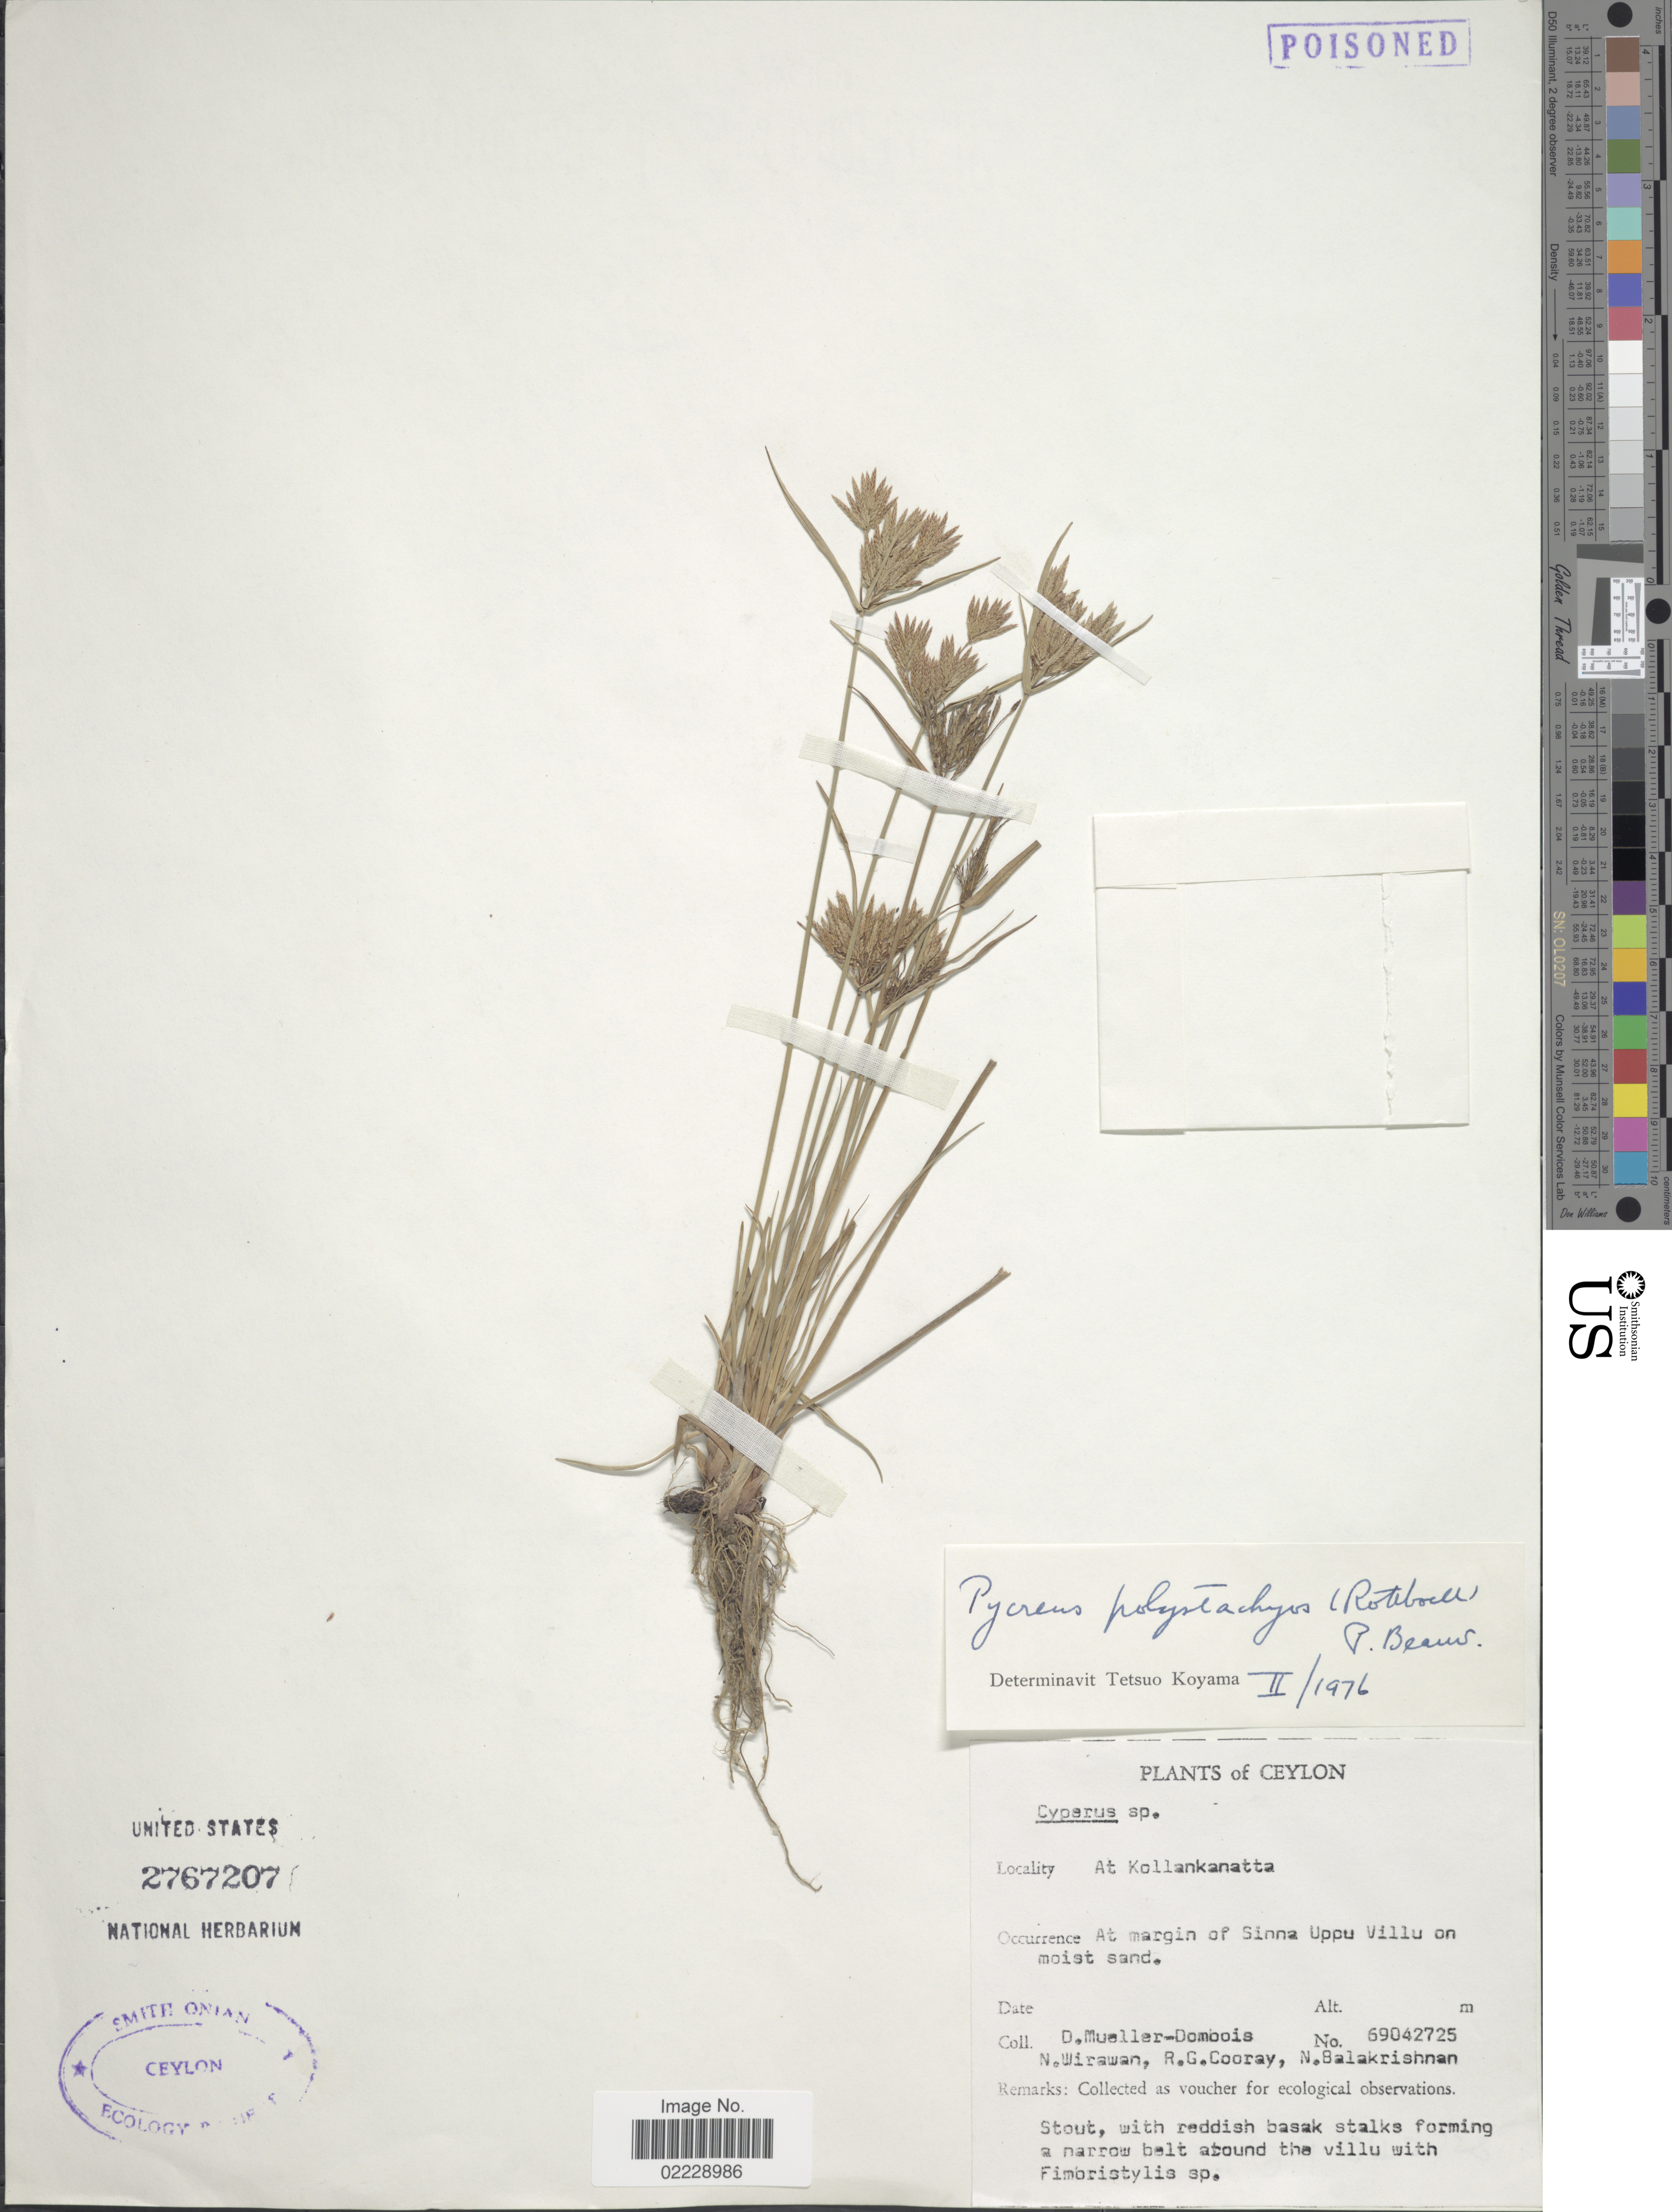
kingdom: Plantae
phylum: Tracheophyta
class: Liliopsida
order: Poales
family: Cyperaceae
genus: Cyperus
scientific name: Cyperus polystachyos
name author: Rottb.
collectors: D. Mueller-Dombois, N. Wirawan, R. Cooray & N. Balakrishnan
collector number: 69042725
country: Sri Lanka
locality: Ceylon. At Kollankanatta. At margin of Sinna Uppu Villu on moist sand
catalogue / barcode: US 2767207